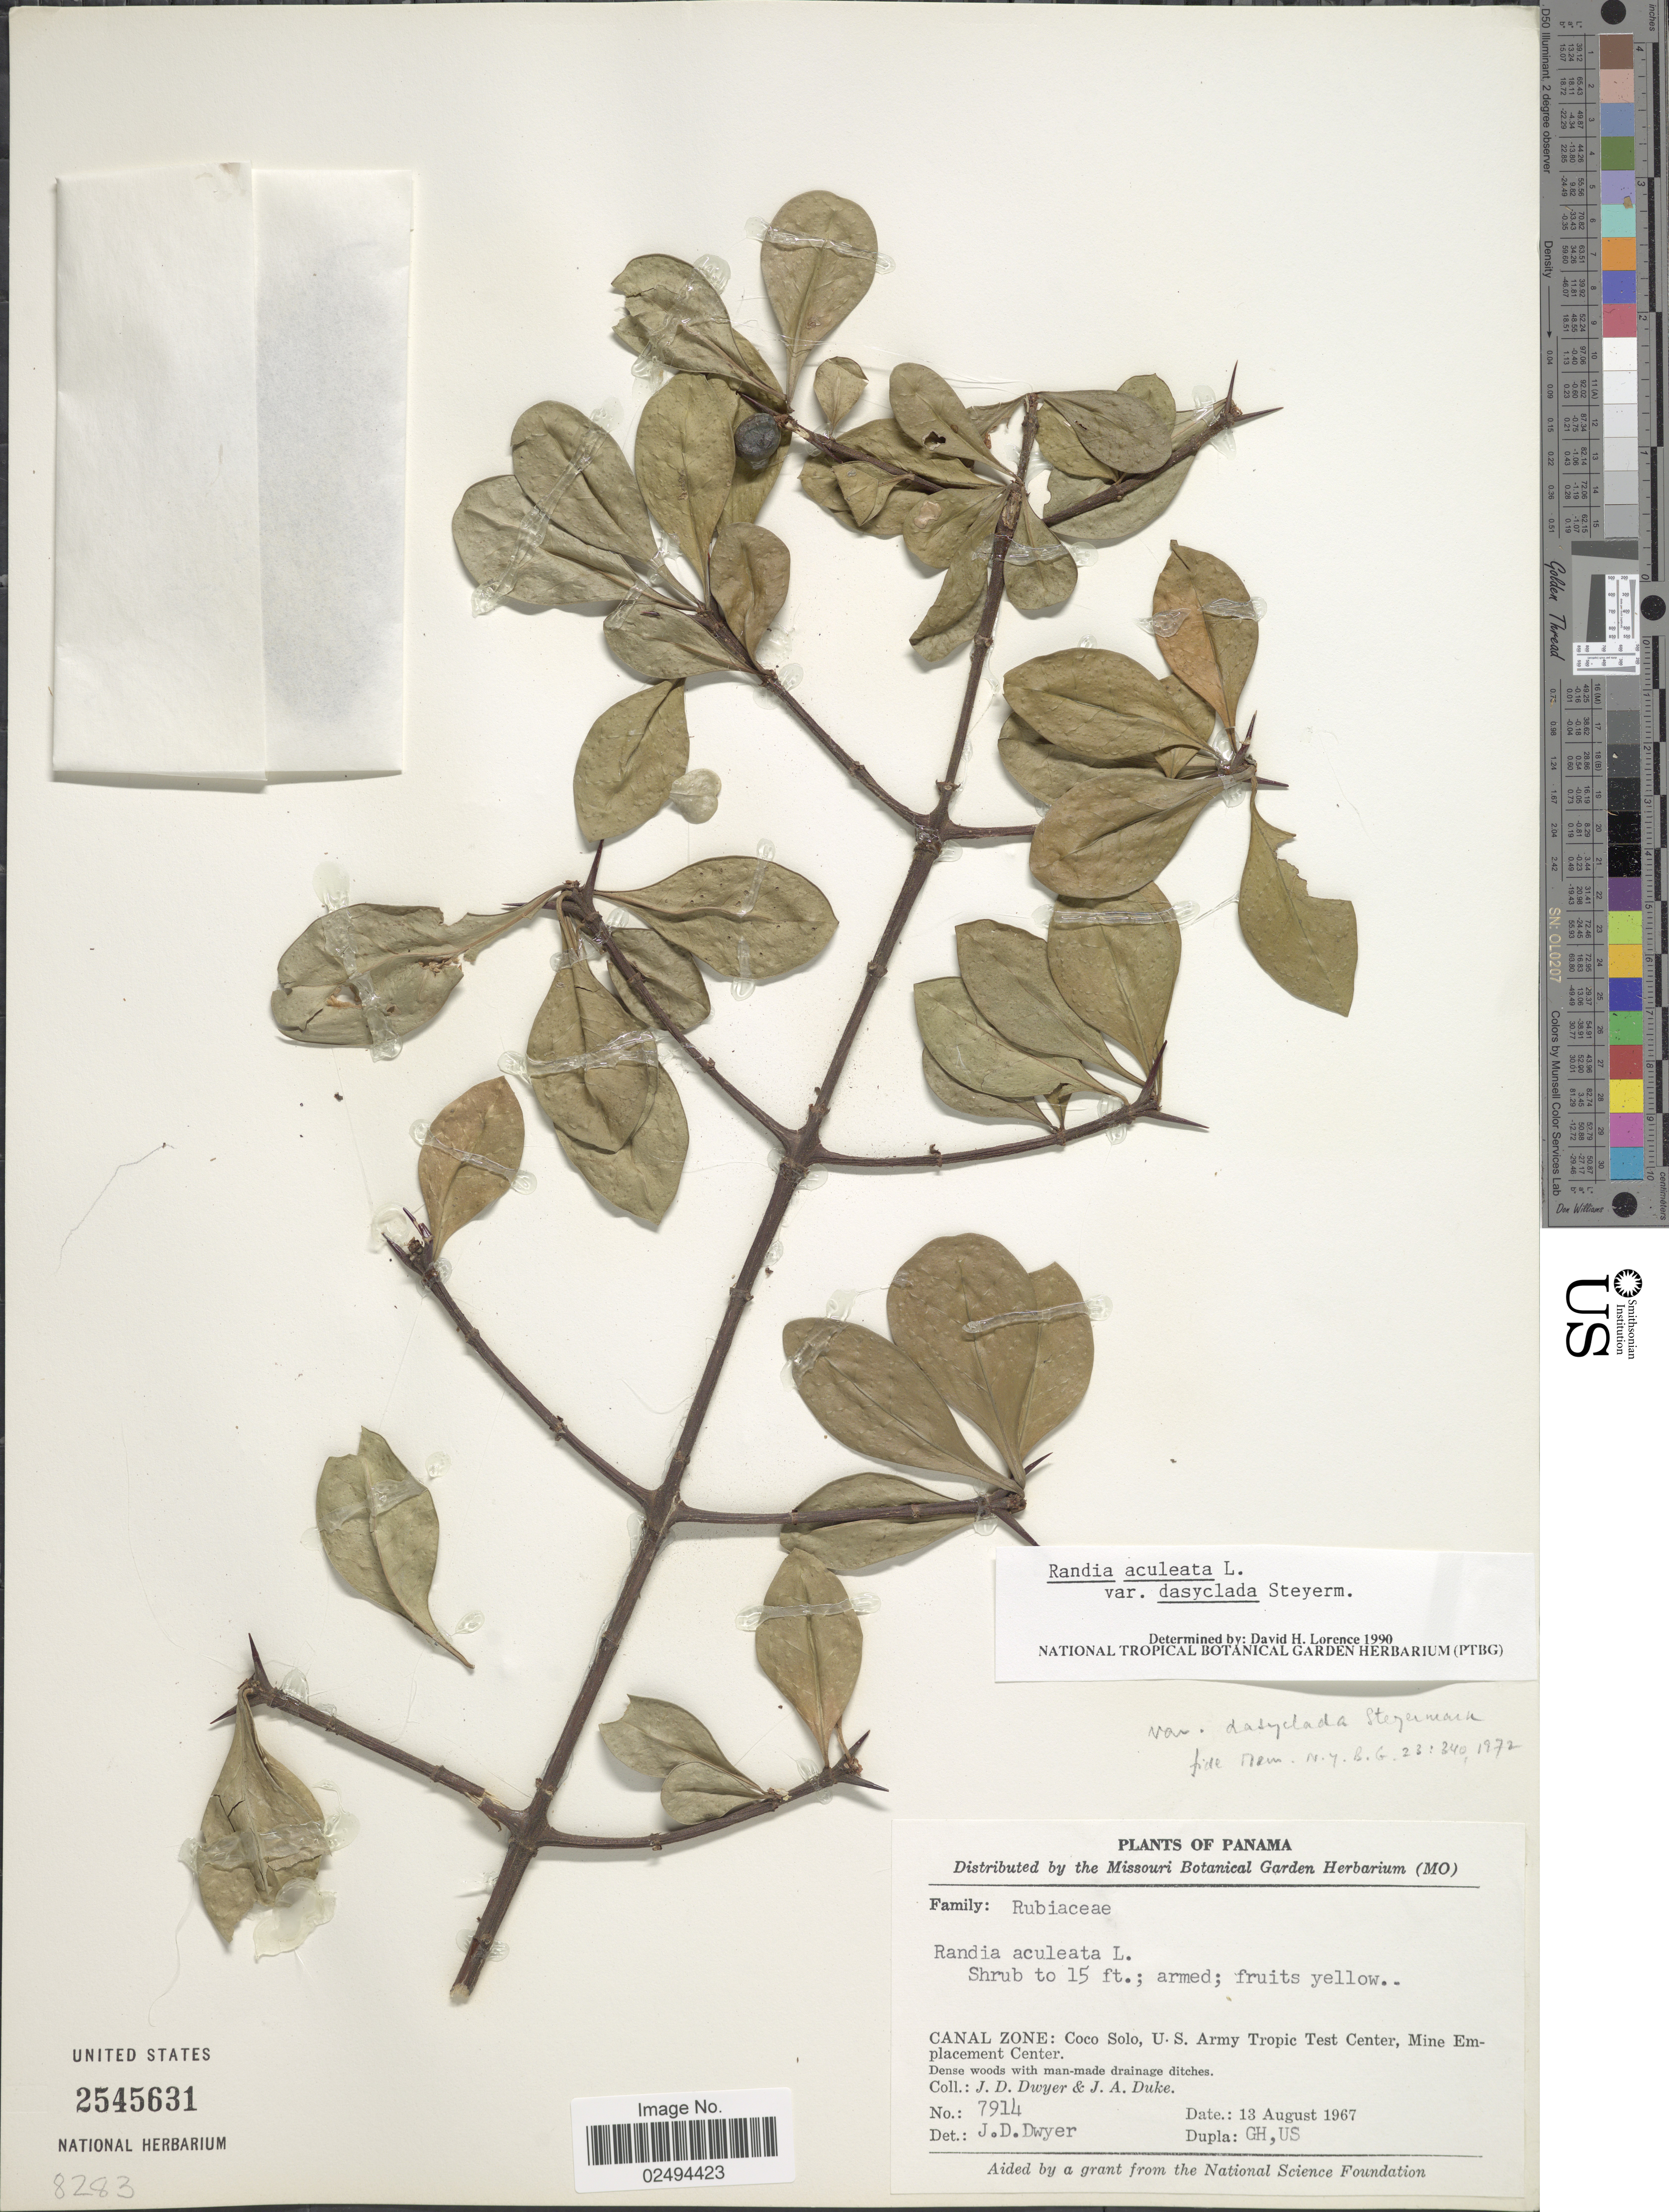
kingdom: Plantae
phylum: Tracheophyta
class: Magnoliopsida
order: Gentianales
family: Rubiaceae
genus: Randia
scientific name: Randia aculeata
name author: L.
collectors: J. D. Dwyer & J. A. Duke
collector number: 7914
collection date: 1967-08-13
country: Panama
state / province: Colón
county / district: Canal Zone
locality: Canal Zone: Coco Solo, U.S. Army Tropic Test Center, Mine Emplacement Center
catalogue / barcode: US 2545631